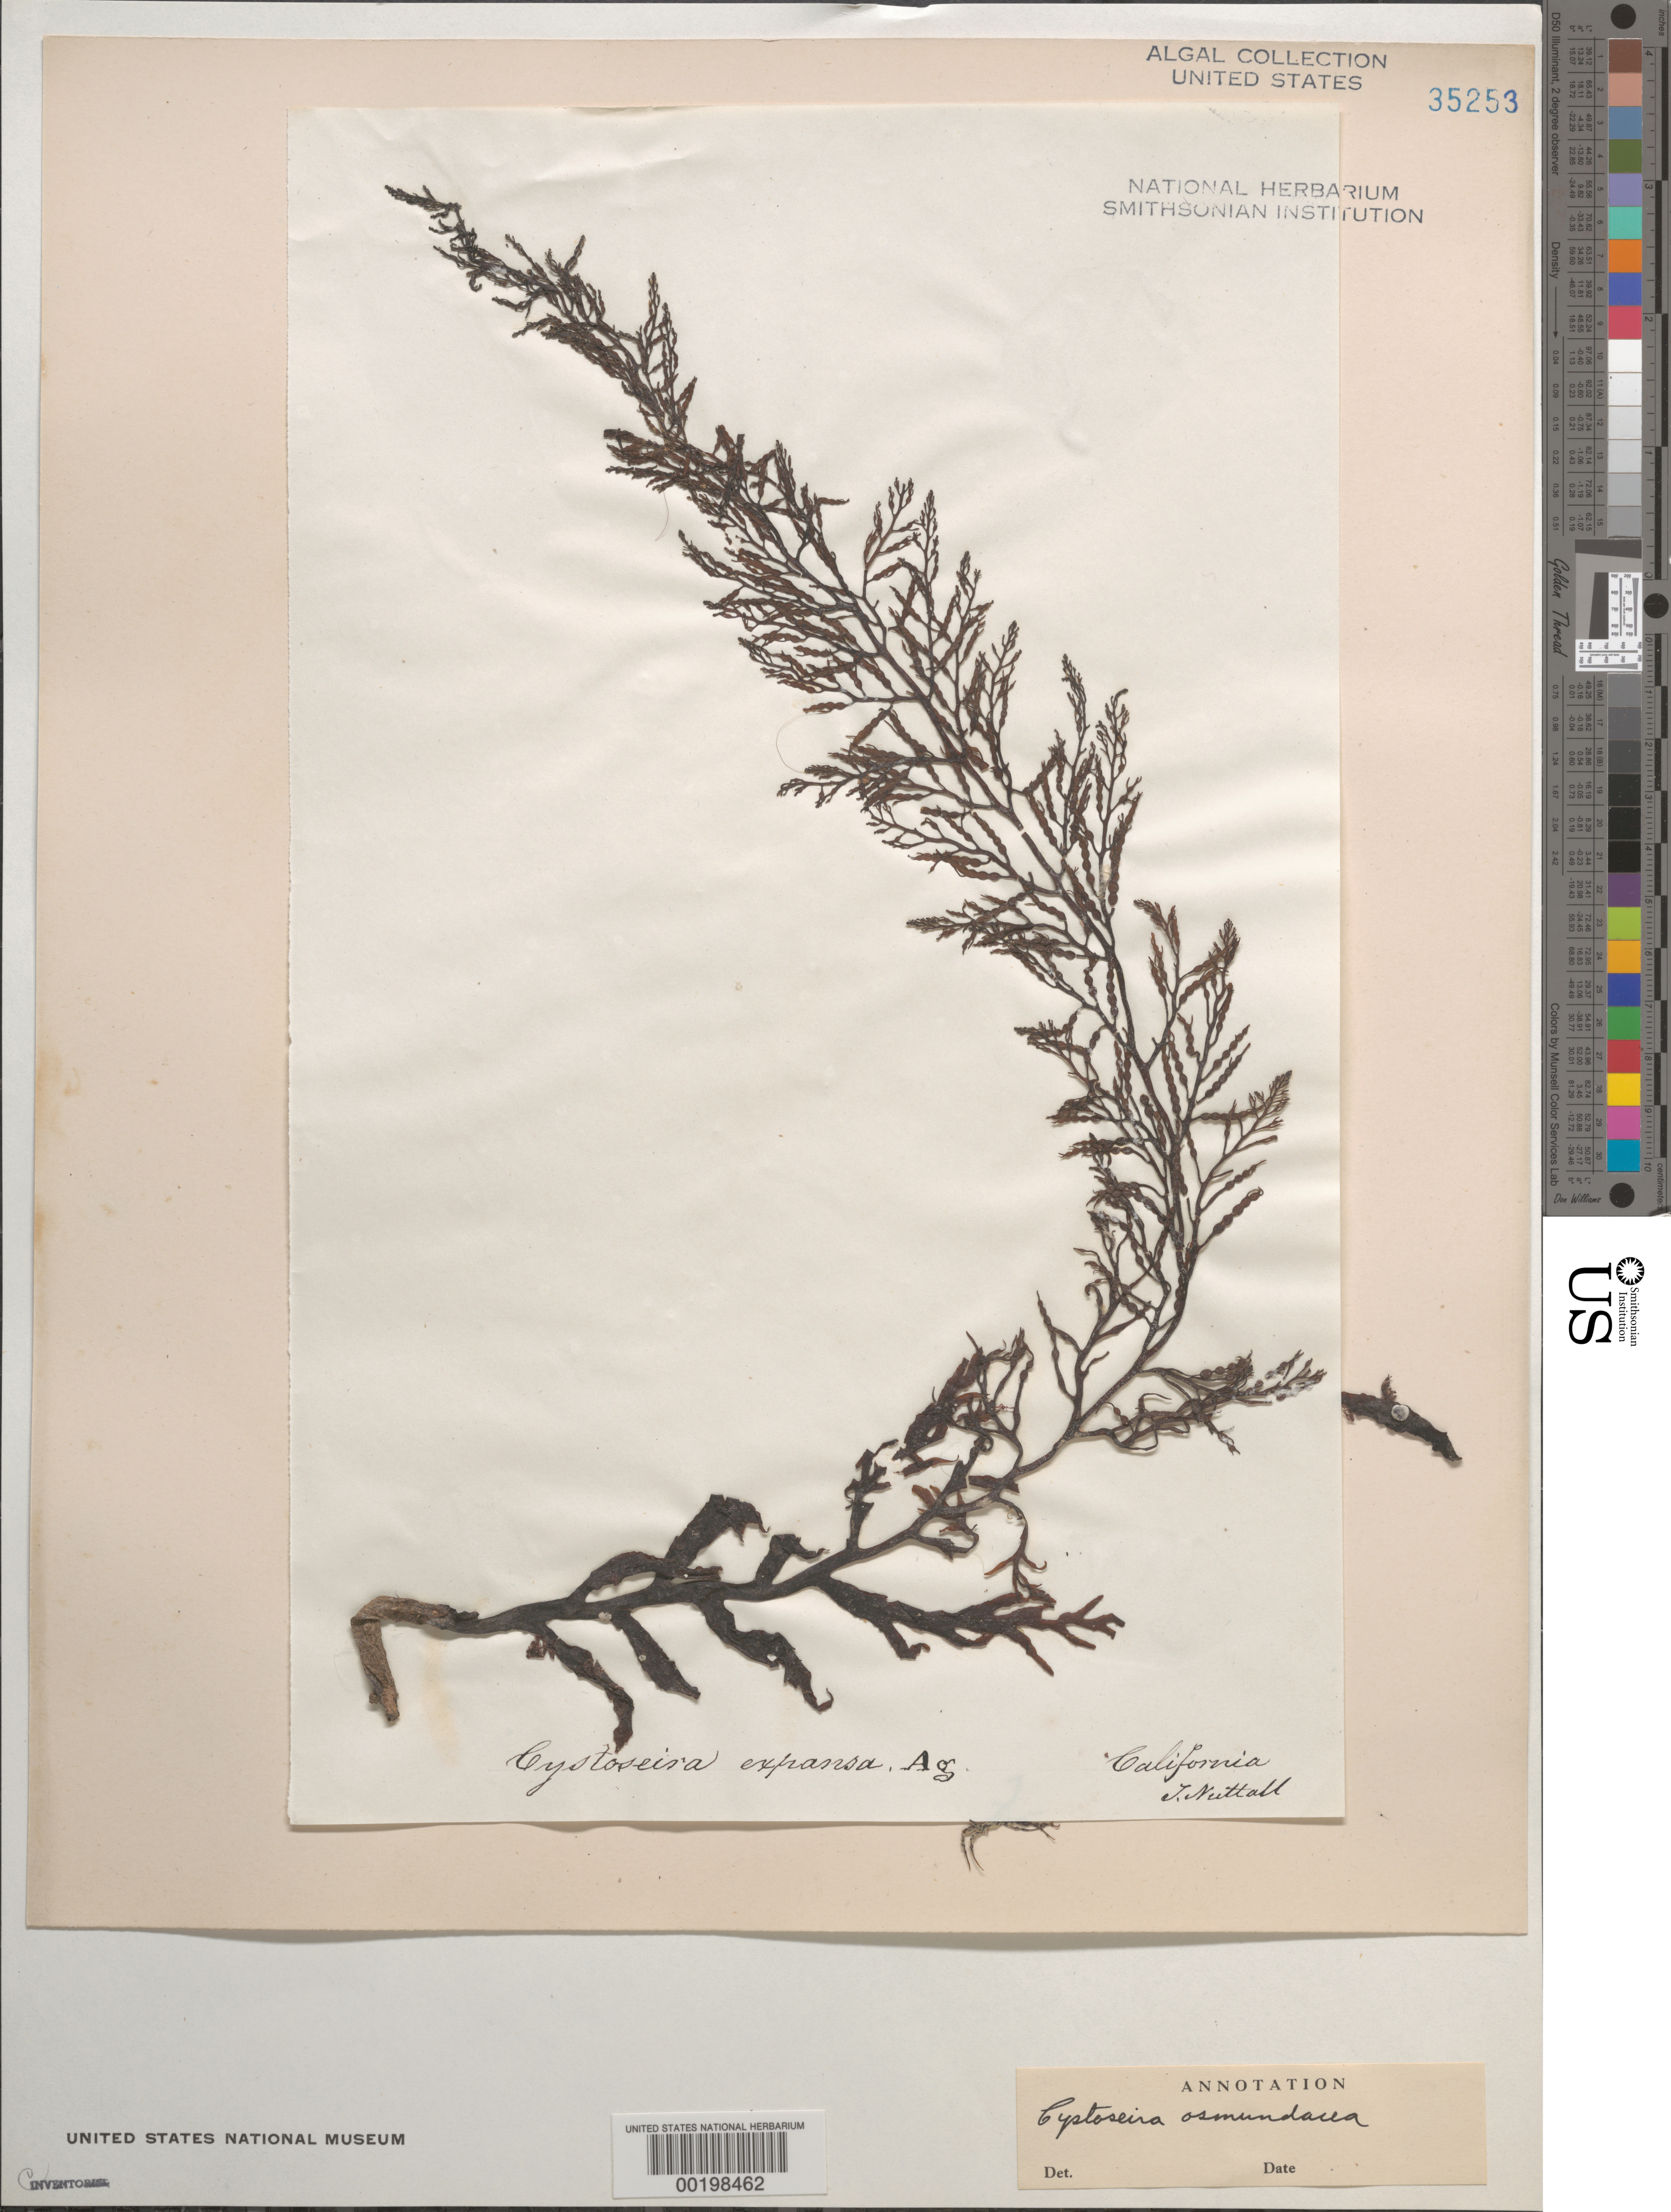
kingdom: Chromista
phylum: Ochrophyta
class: Phaeophyceae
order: Fucales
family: Sargassaceae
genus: Cystoseira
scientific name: Cystoseira osmundacea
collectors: J. Nuttall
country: United States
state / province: California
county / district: San Diego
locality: False Bay, San Diego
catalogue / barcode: US 35253